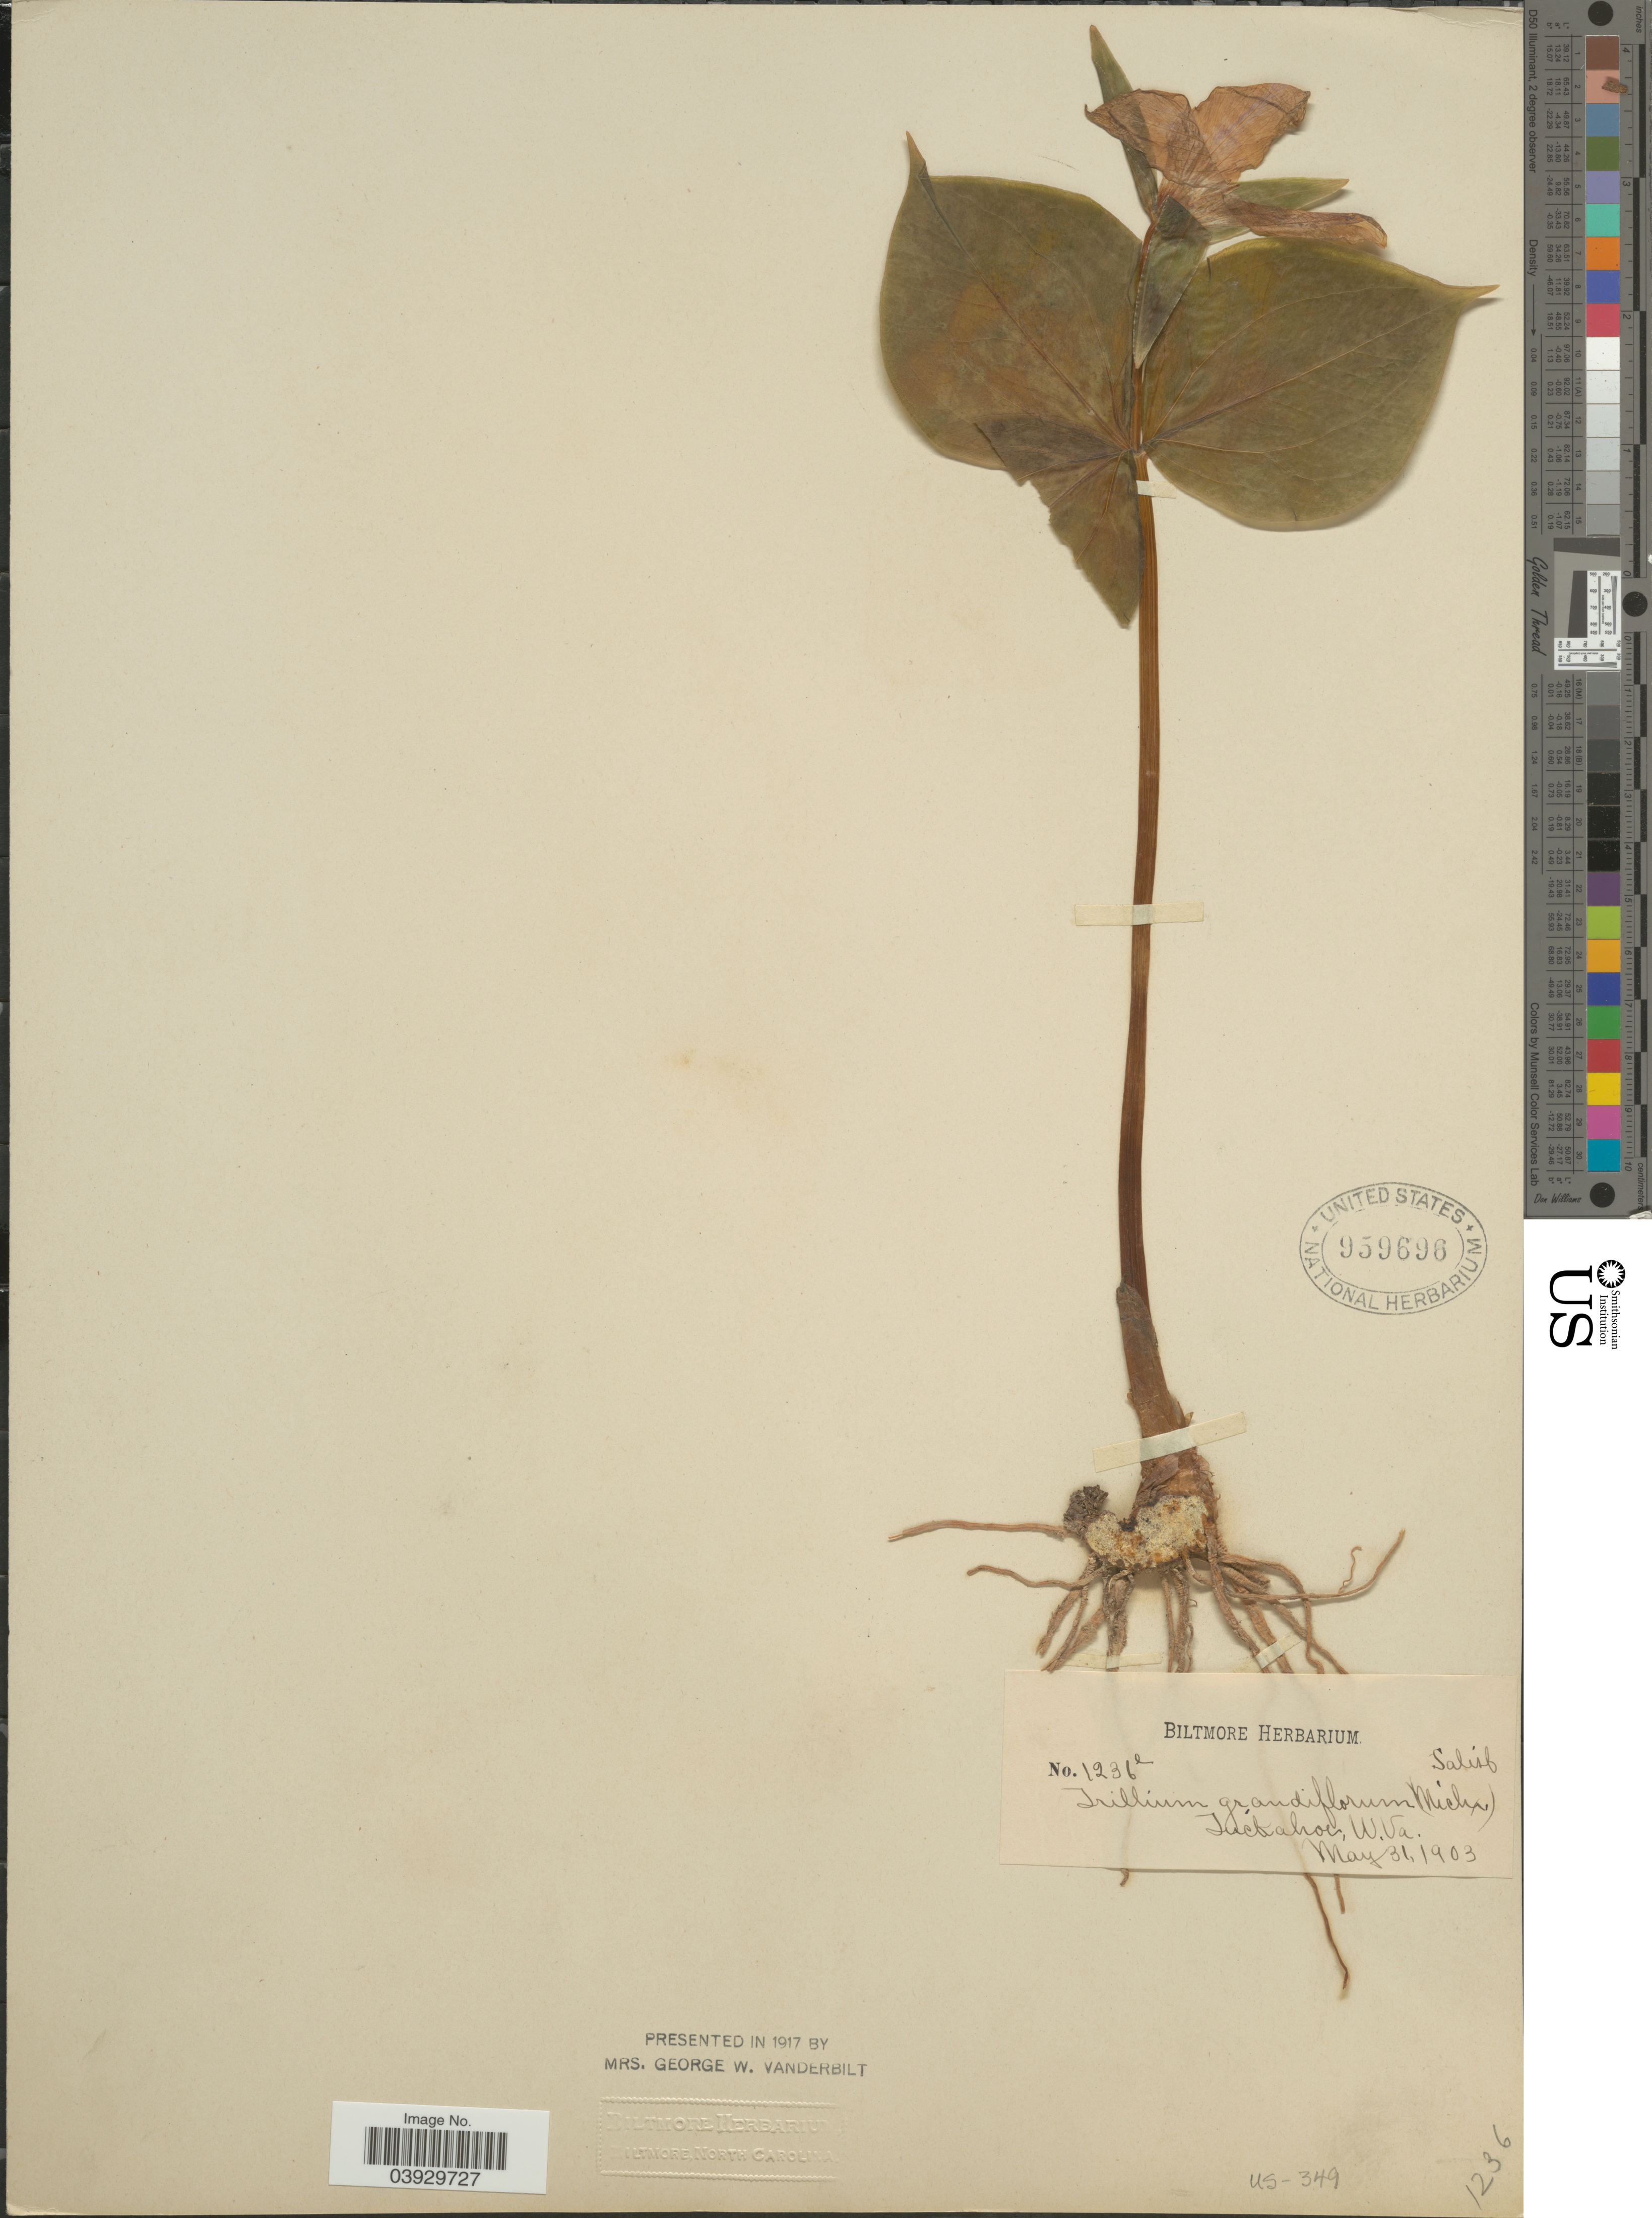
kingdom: Plantae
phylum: Tracheophyta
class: Liliopsida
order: Liliales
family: Melanthiaceae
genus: Trillium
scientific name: Trillium grandiflorum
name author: (Michx.) Salisb.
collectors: ex herb. Biltmore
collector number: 1236e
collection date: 1903-05-31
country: United States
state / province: West Virginia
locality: Tuckahoe.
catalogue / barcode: US 959696